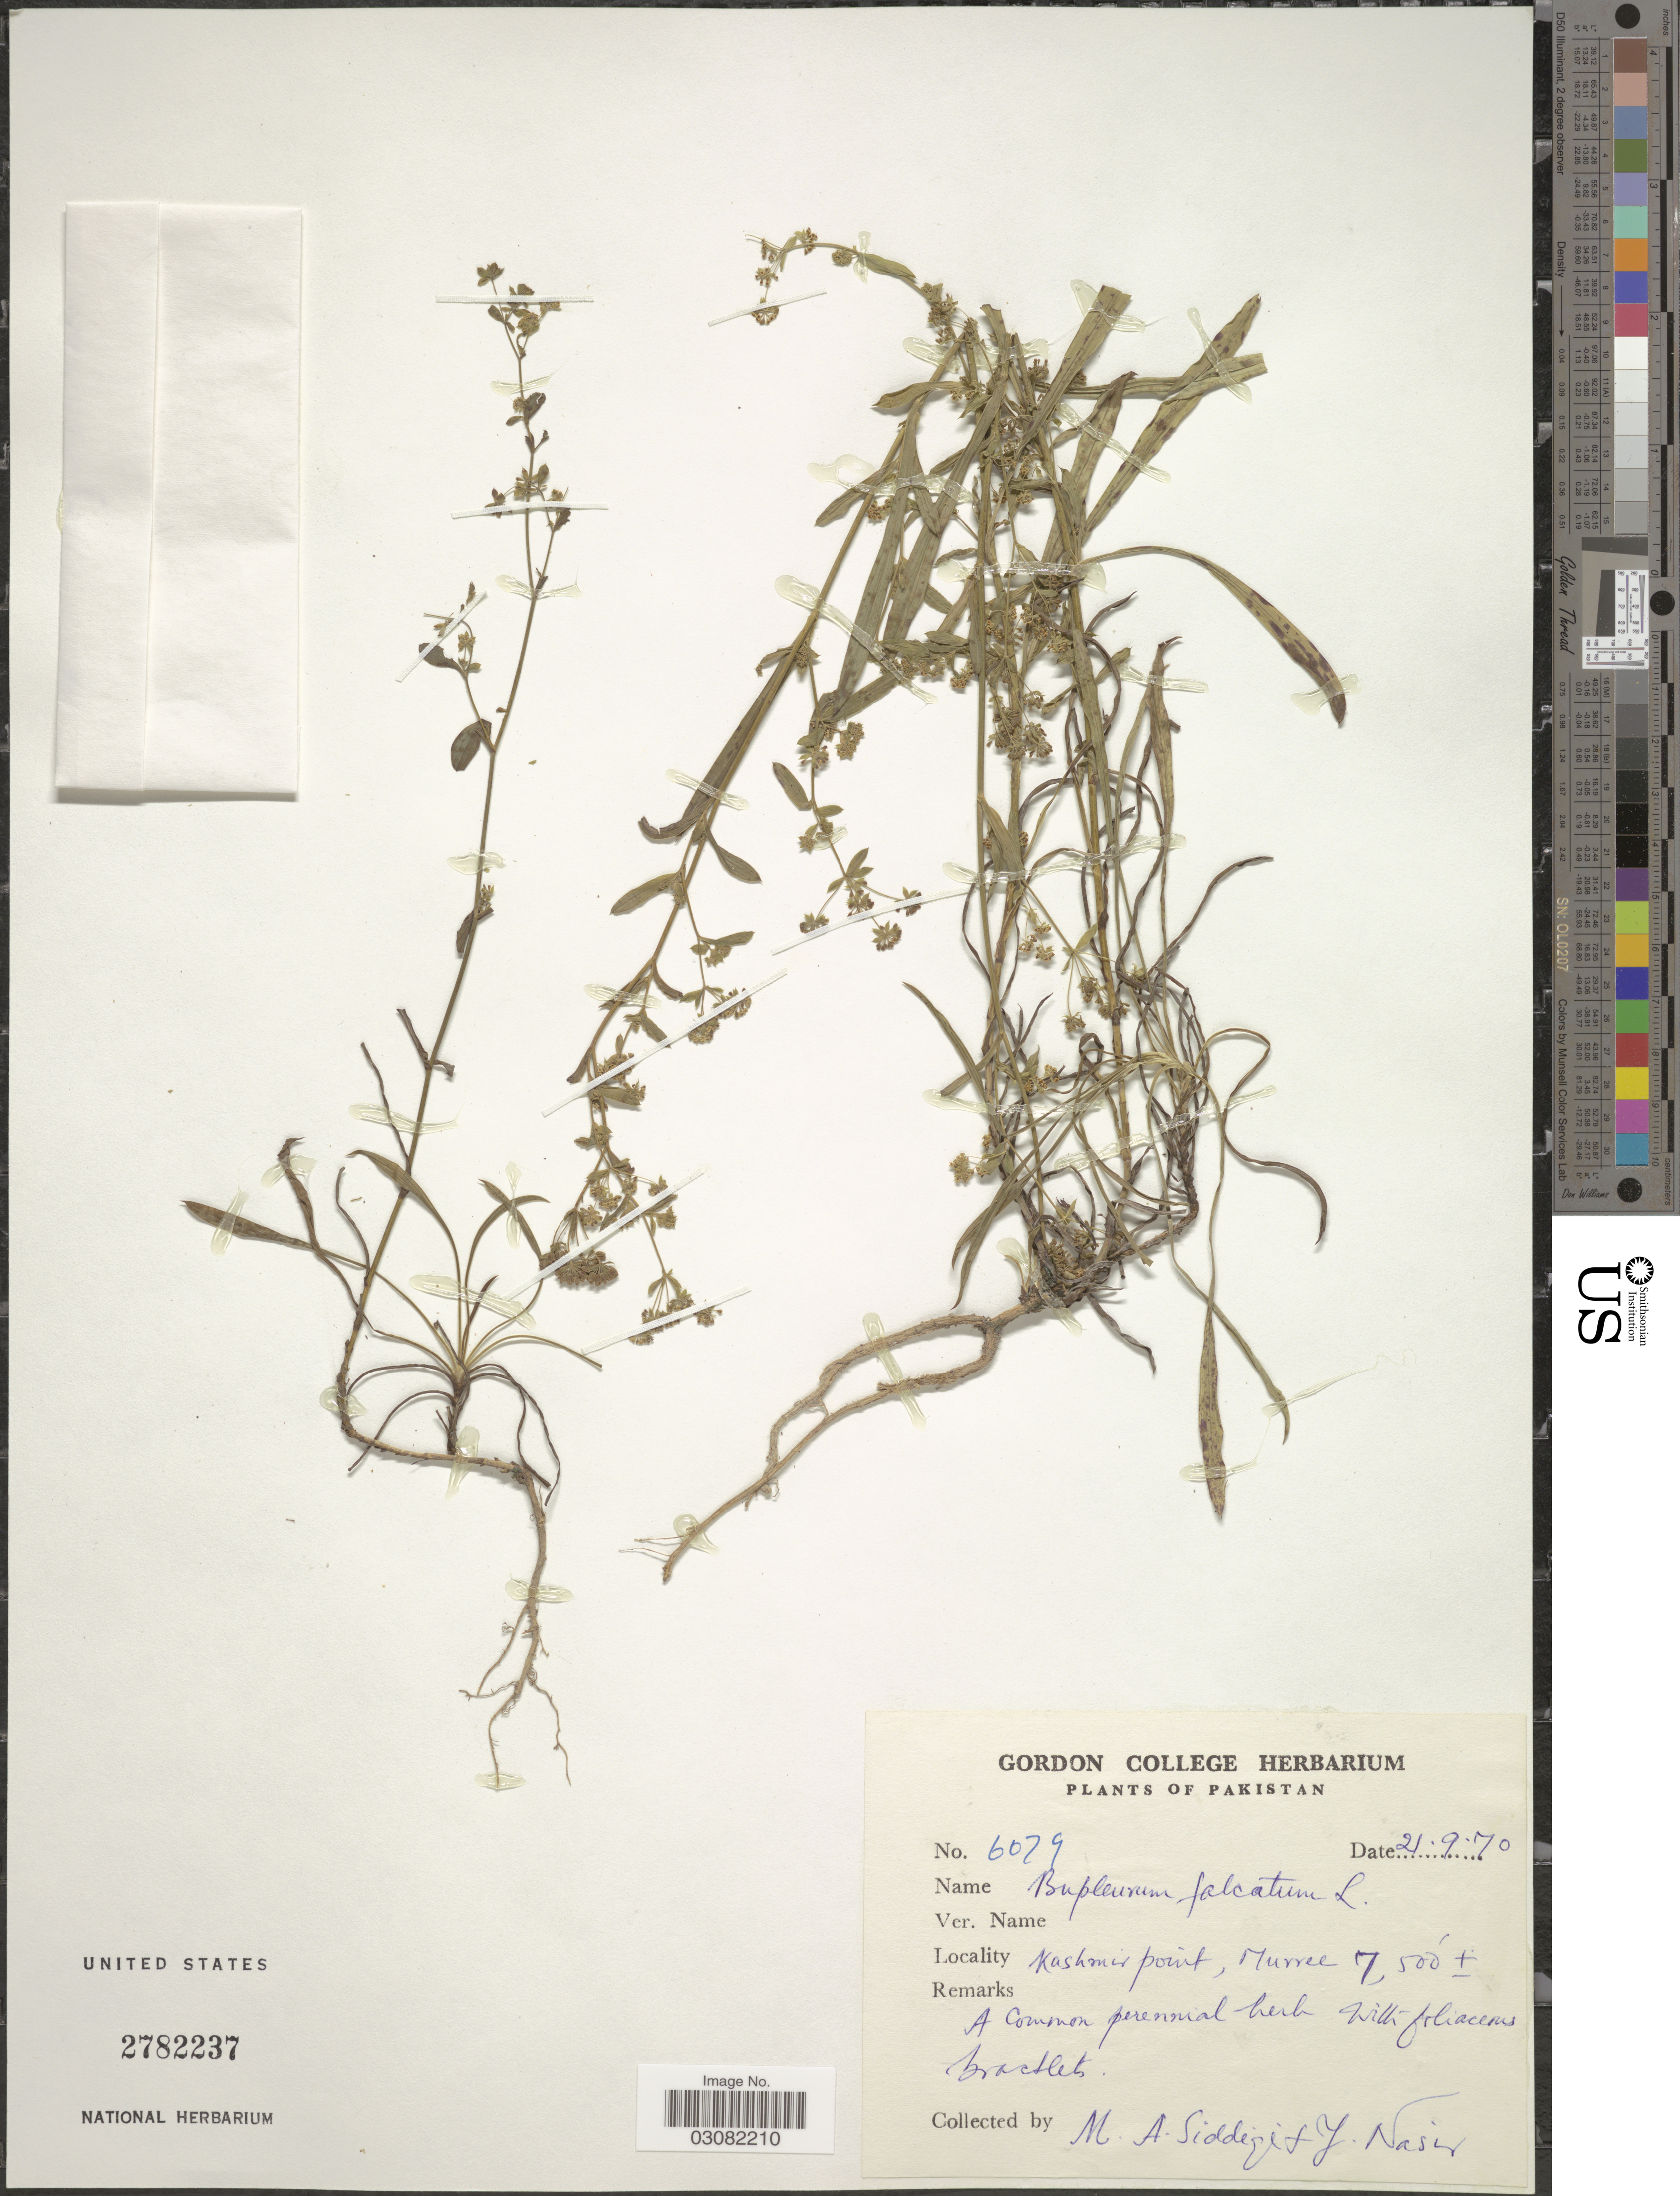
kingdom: Plantae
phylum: Tracheophyta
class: Magnoliopsida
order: Apiales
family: Apiaceae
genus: Bupleurum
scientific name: Bupleurum falcatum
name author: L.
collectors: M. Siddiqi & Y. Nasir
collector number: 6079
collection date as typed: Transcribed d/m/y: 21/9/70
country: Pakistan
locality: Kashmir point, Murree.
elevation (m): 2286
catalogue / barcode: US 2782237